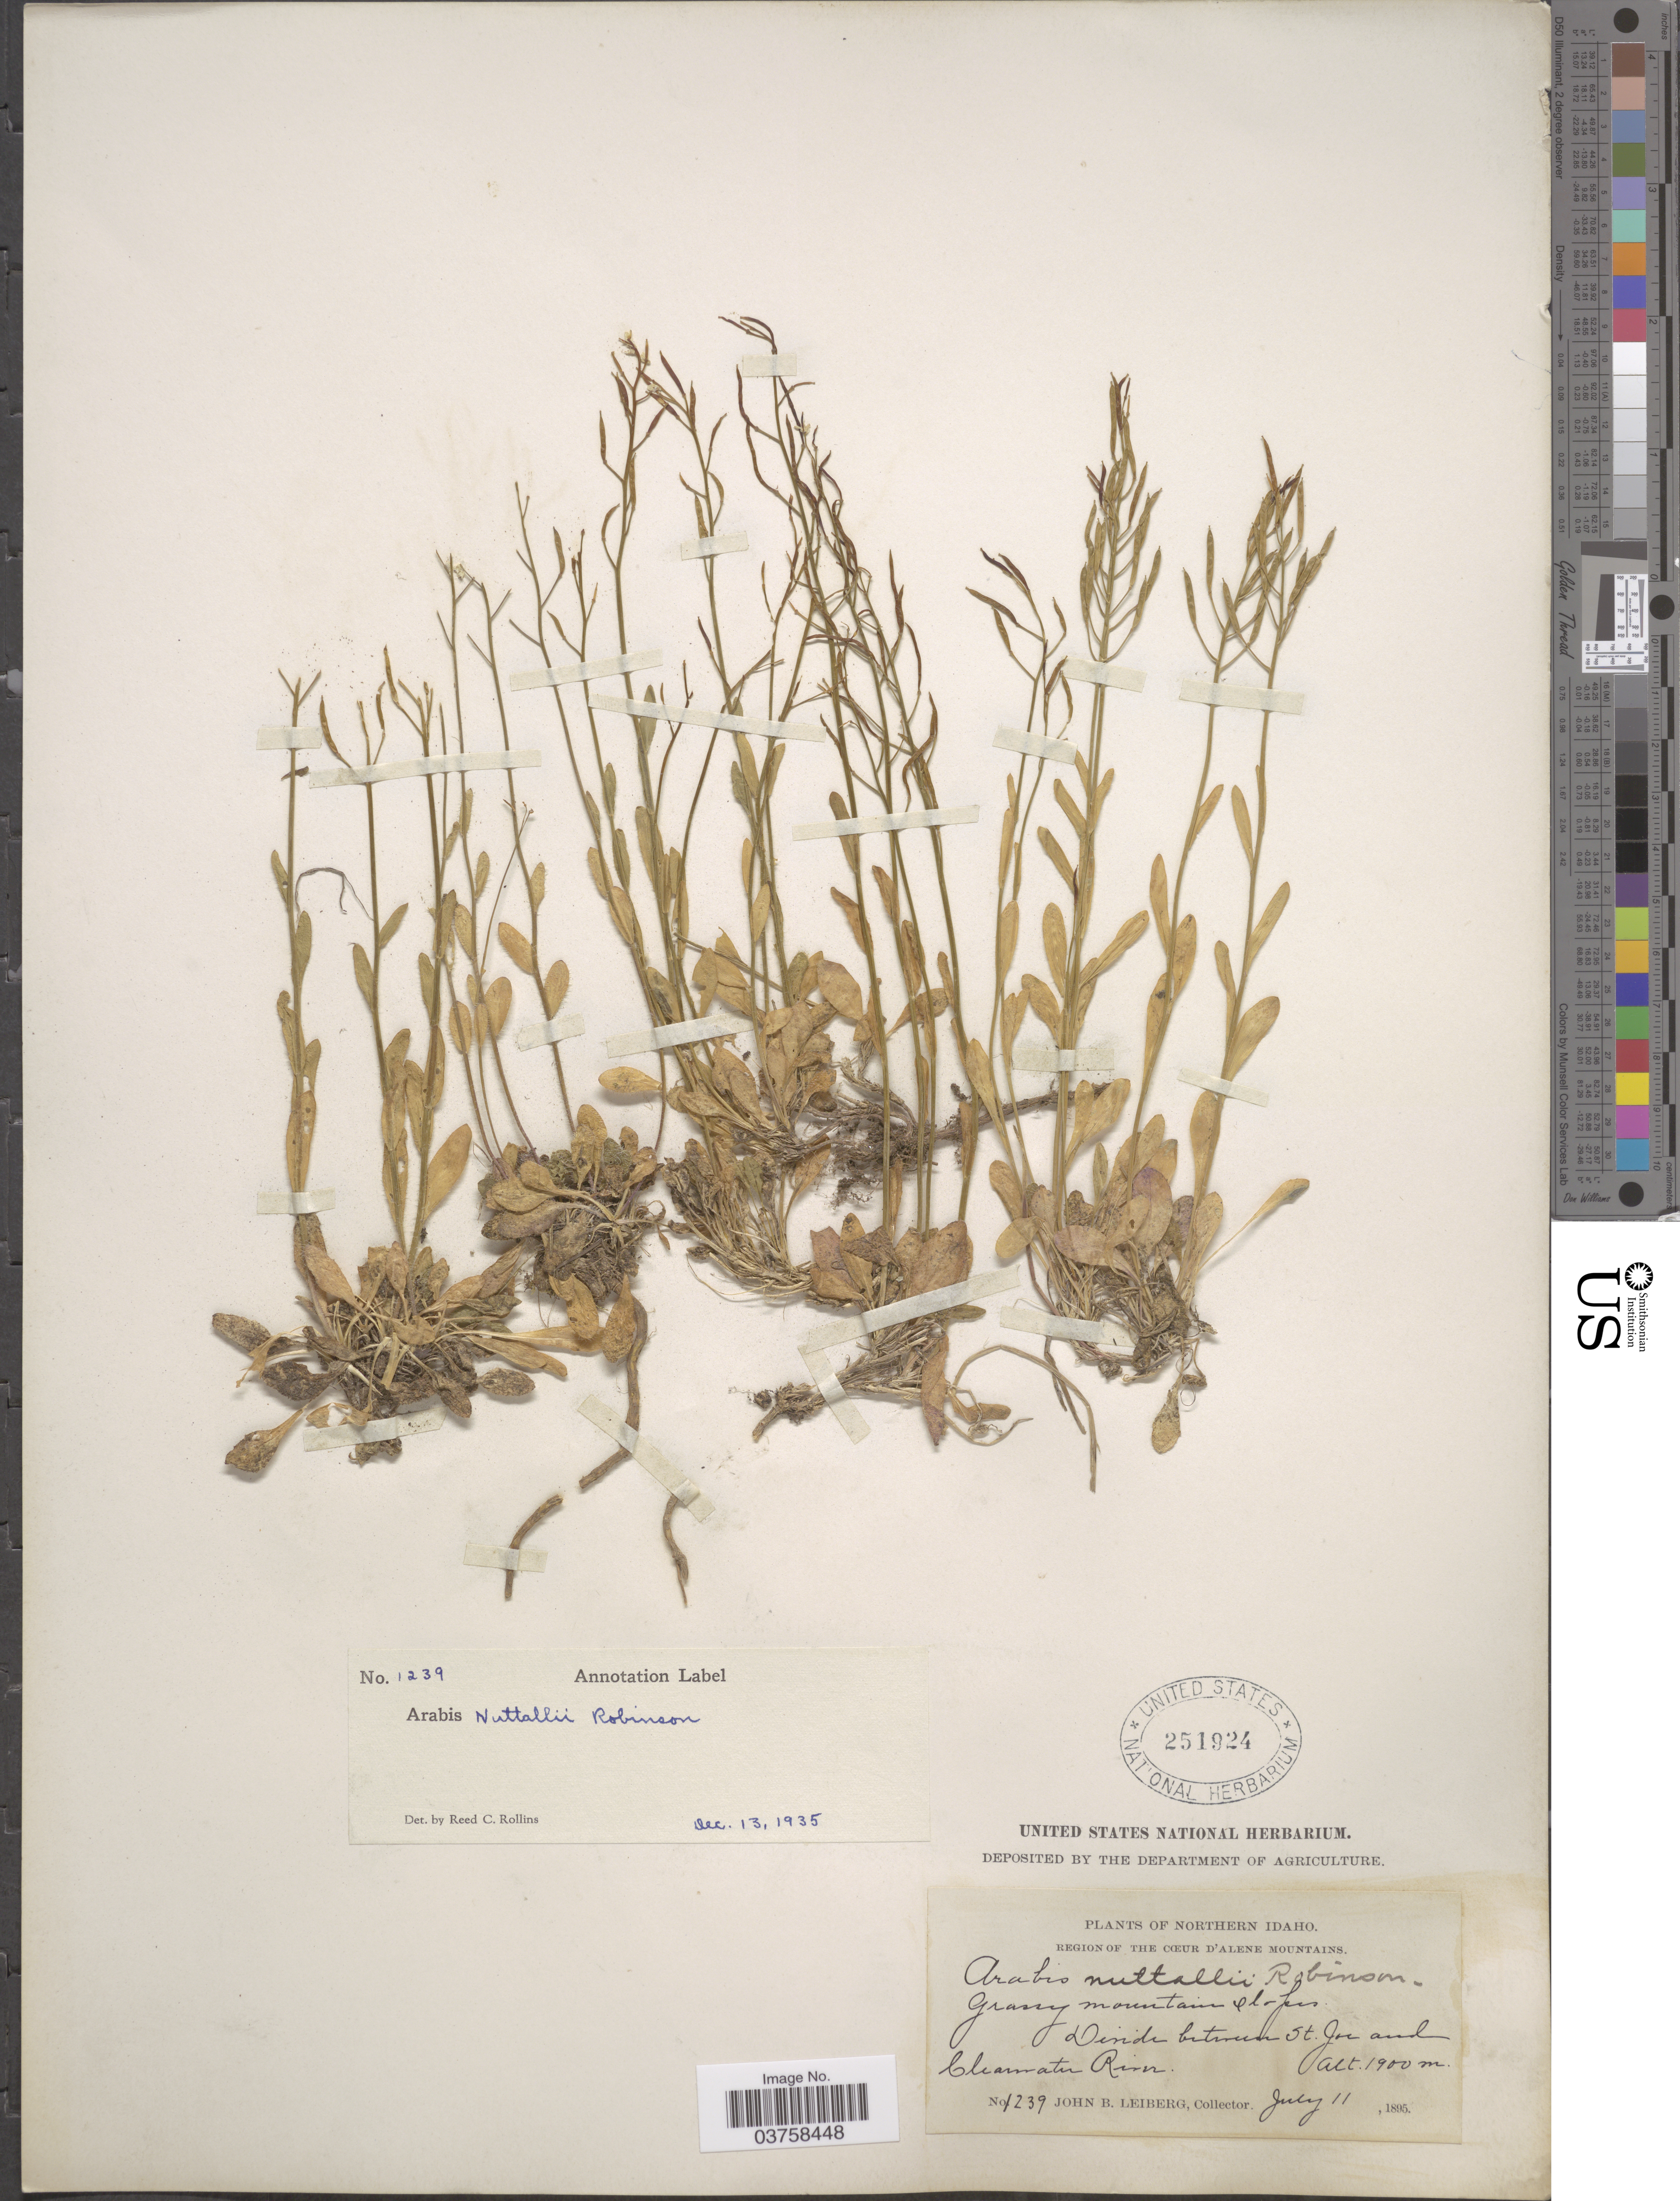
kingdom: Plantae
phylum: Tracheophyta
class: Magnoliopsida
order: Brassicales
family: Brassicaceae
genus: Arabis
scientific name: Arabis nuttallii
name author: B.L. Rob.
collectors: J. B. Leiberg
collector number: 1239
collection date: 1895-07-11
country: United States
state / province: Idaho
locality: Northern Idaho. Cœur d'Alene Mountains. Divide between St Joe and Clearwater River.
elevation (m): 1900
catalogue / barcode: US 251924